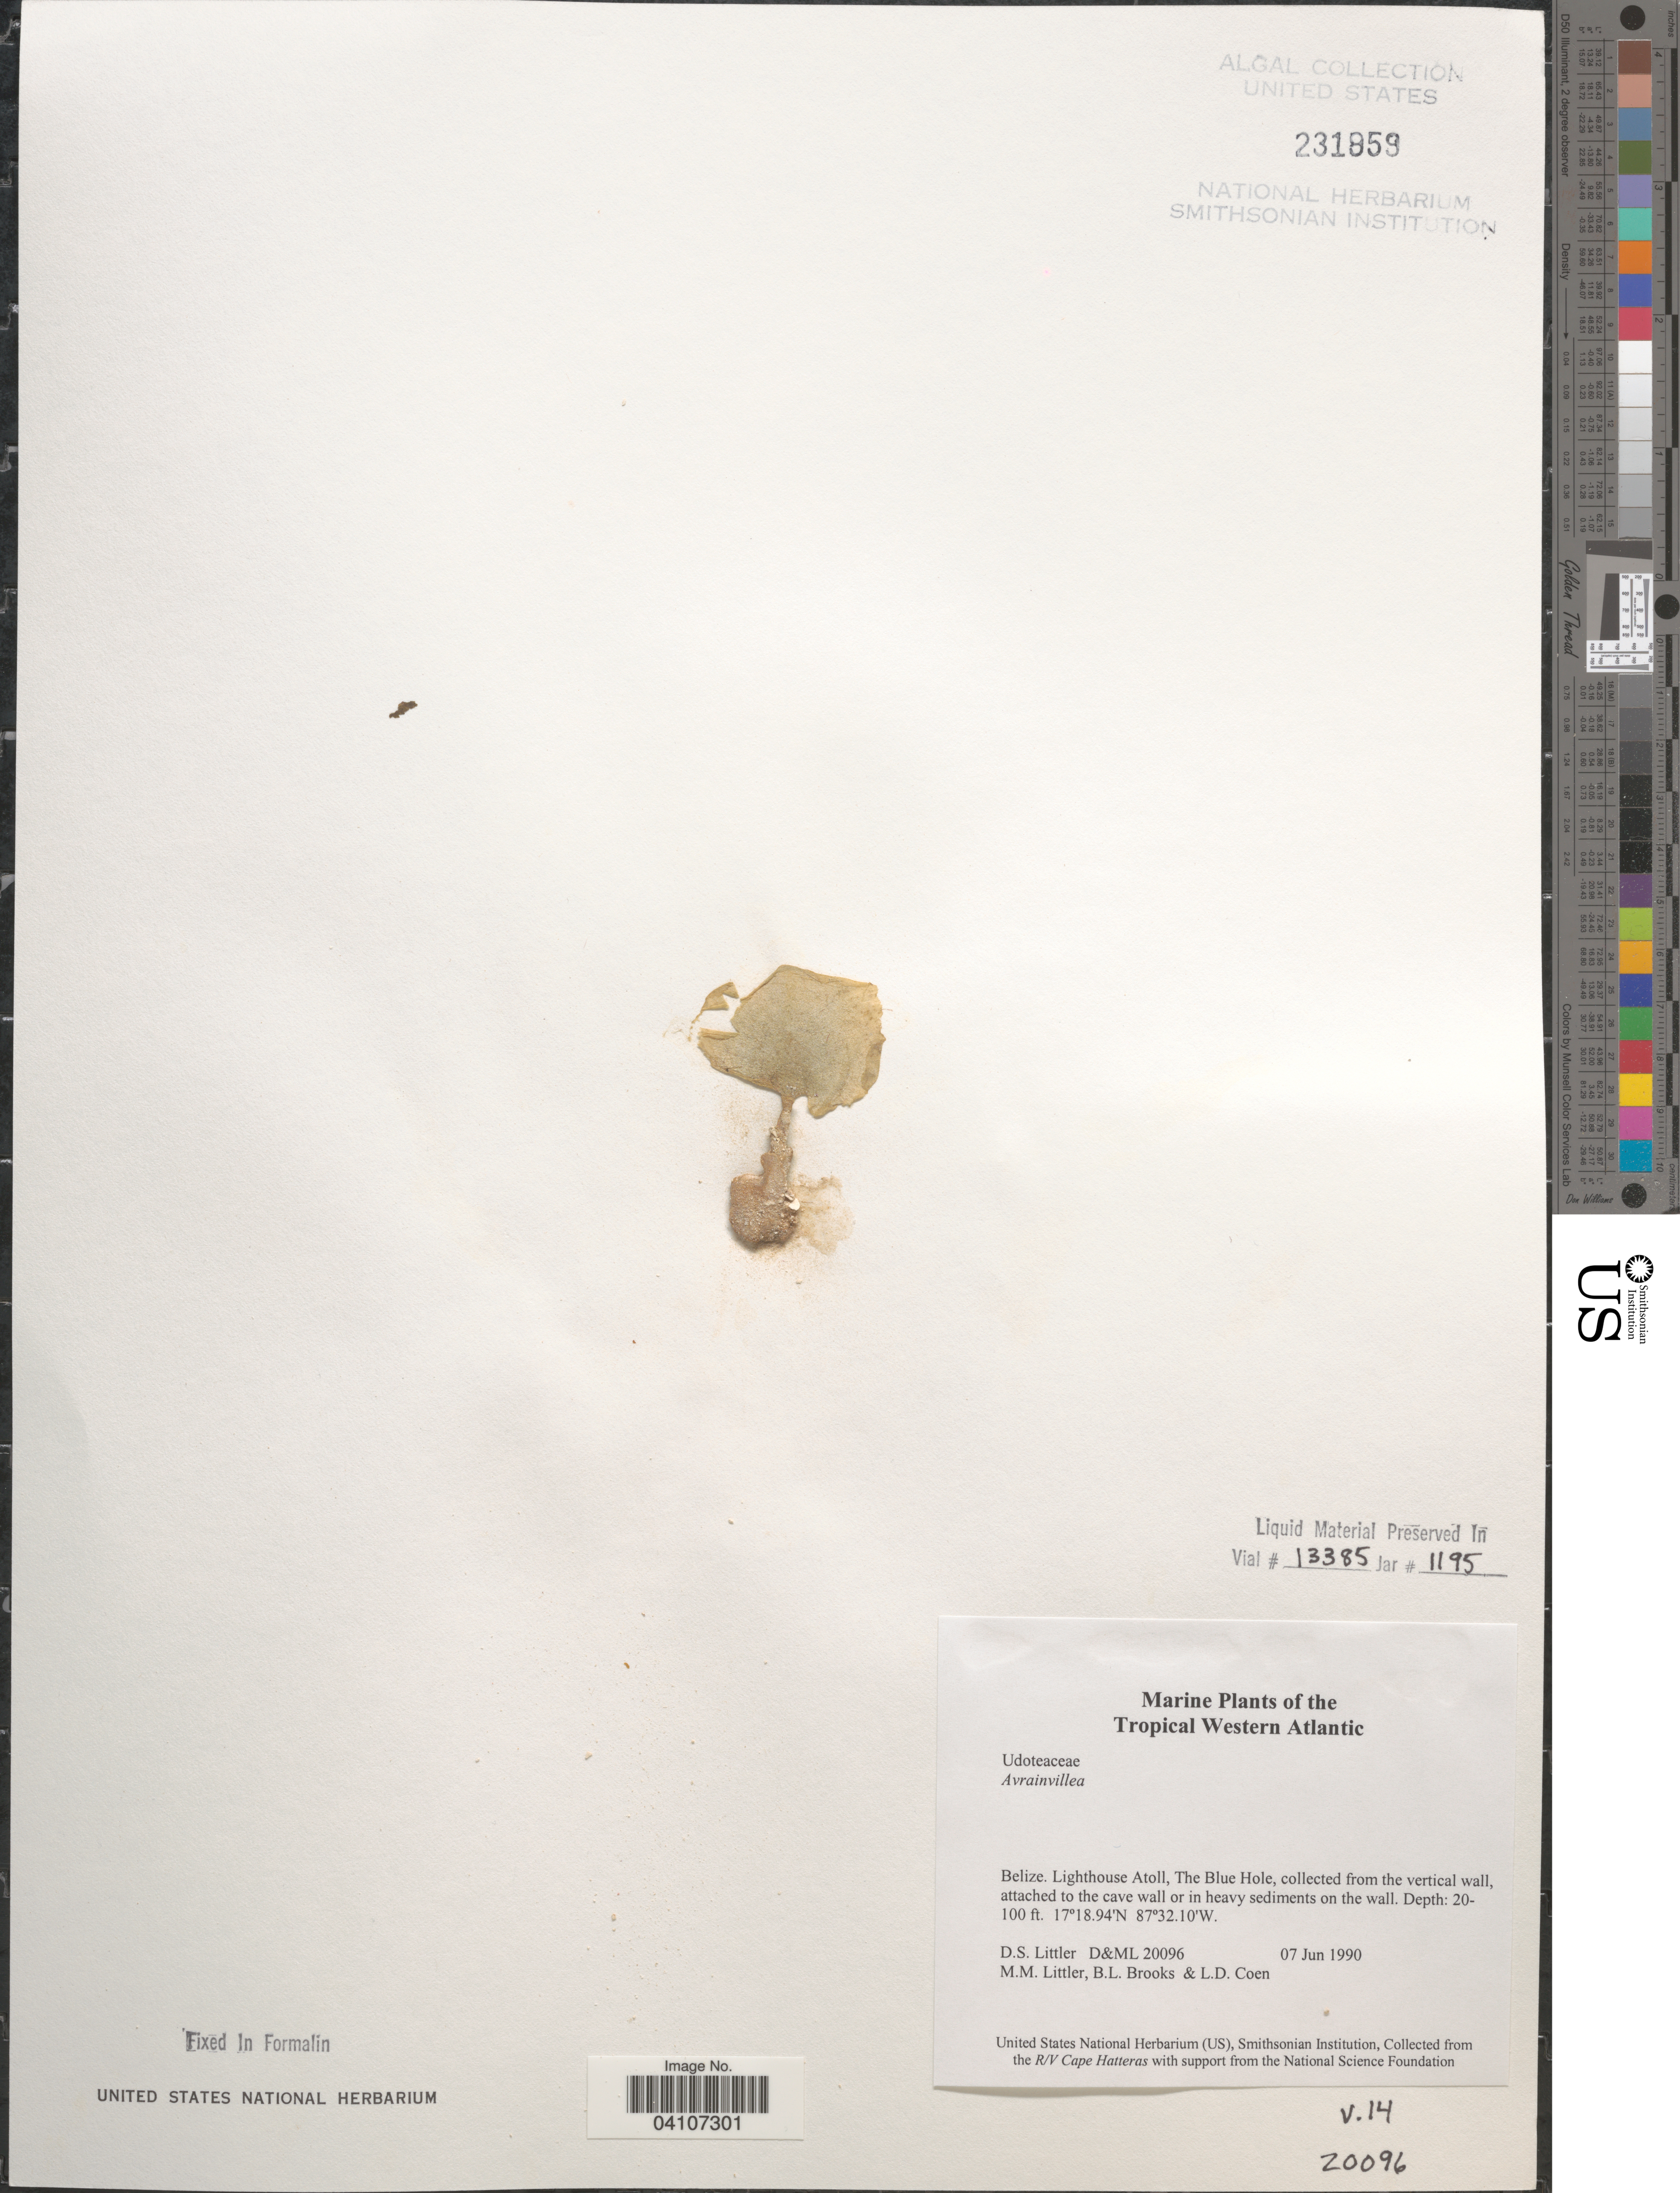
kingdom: Plantae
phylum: Chlorophyta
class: Ulvophyceae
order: Bryopsidales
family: Dichotomosiphonaceae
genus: Avrainvillea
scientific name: Avrainvillea sp.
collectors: D. S. Littler, B. Brooks & L. Coen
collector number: D&ML20096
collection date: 1990-06-07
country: Belize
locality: Tropical Western Atlantic. Lighthouse Atoll, The Blue Hole.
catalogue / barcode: US 231959